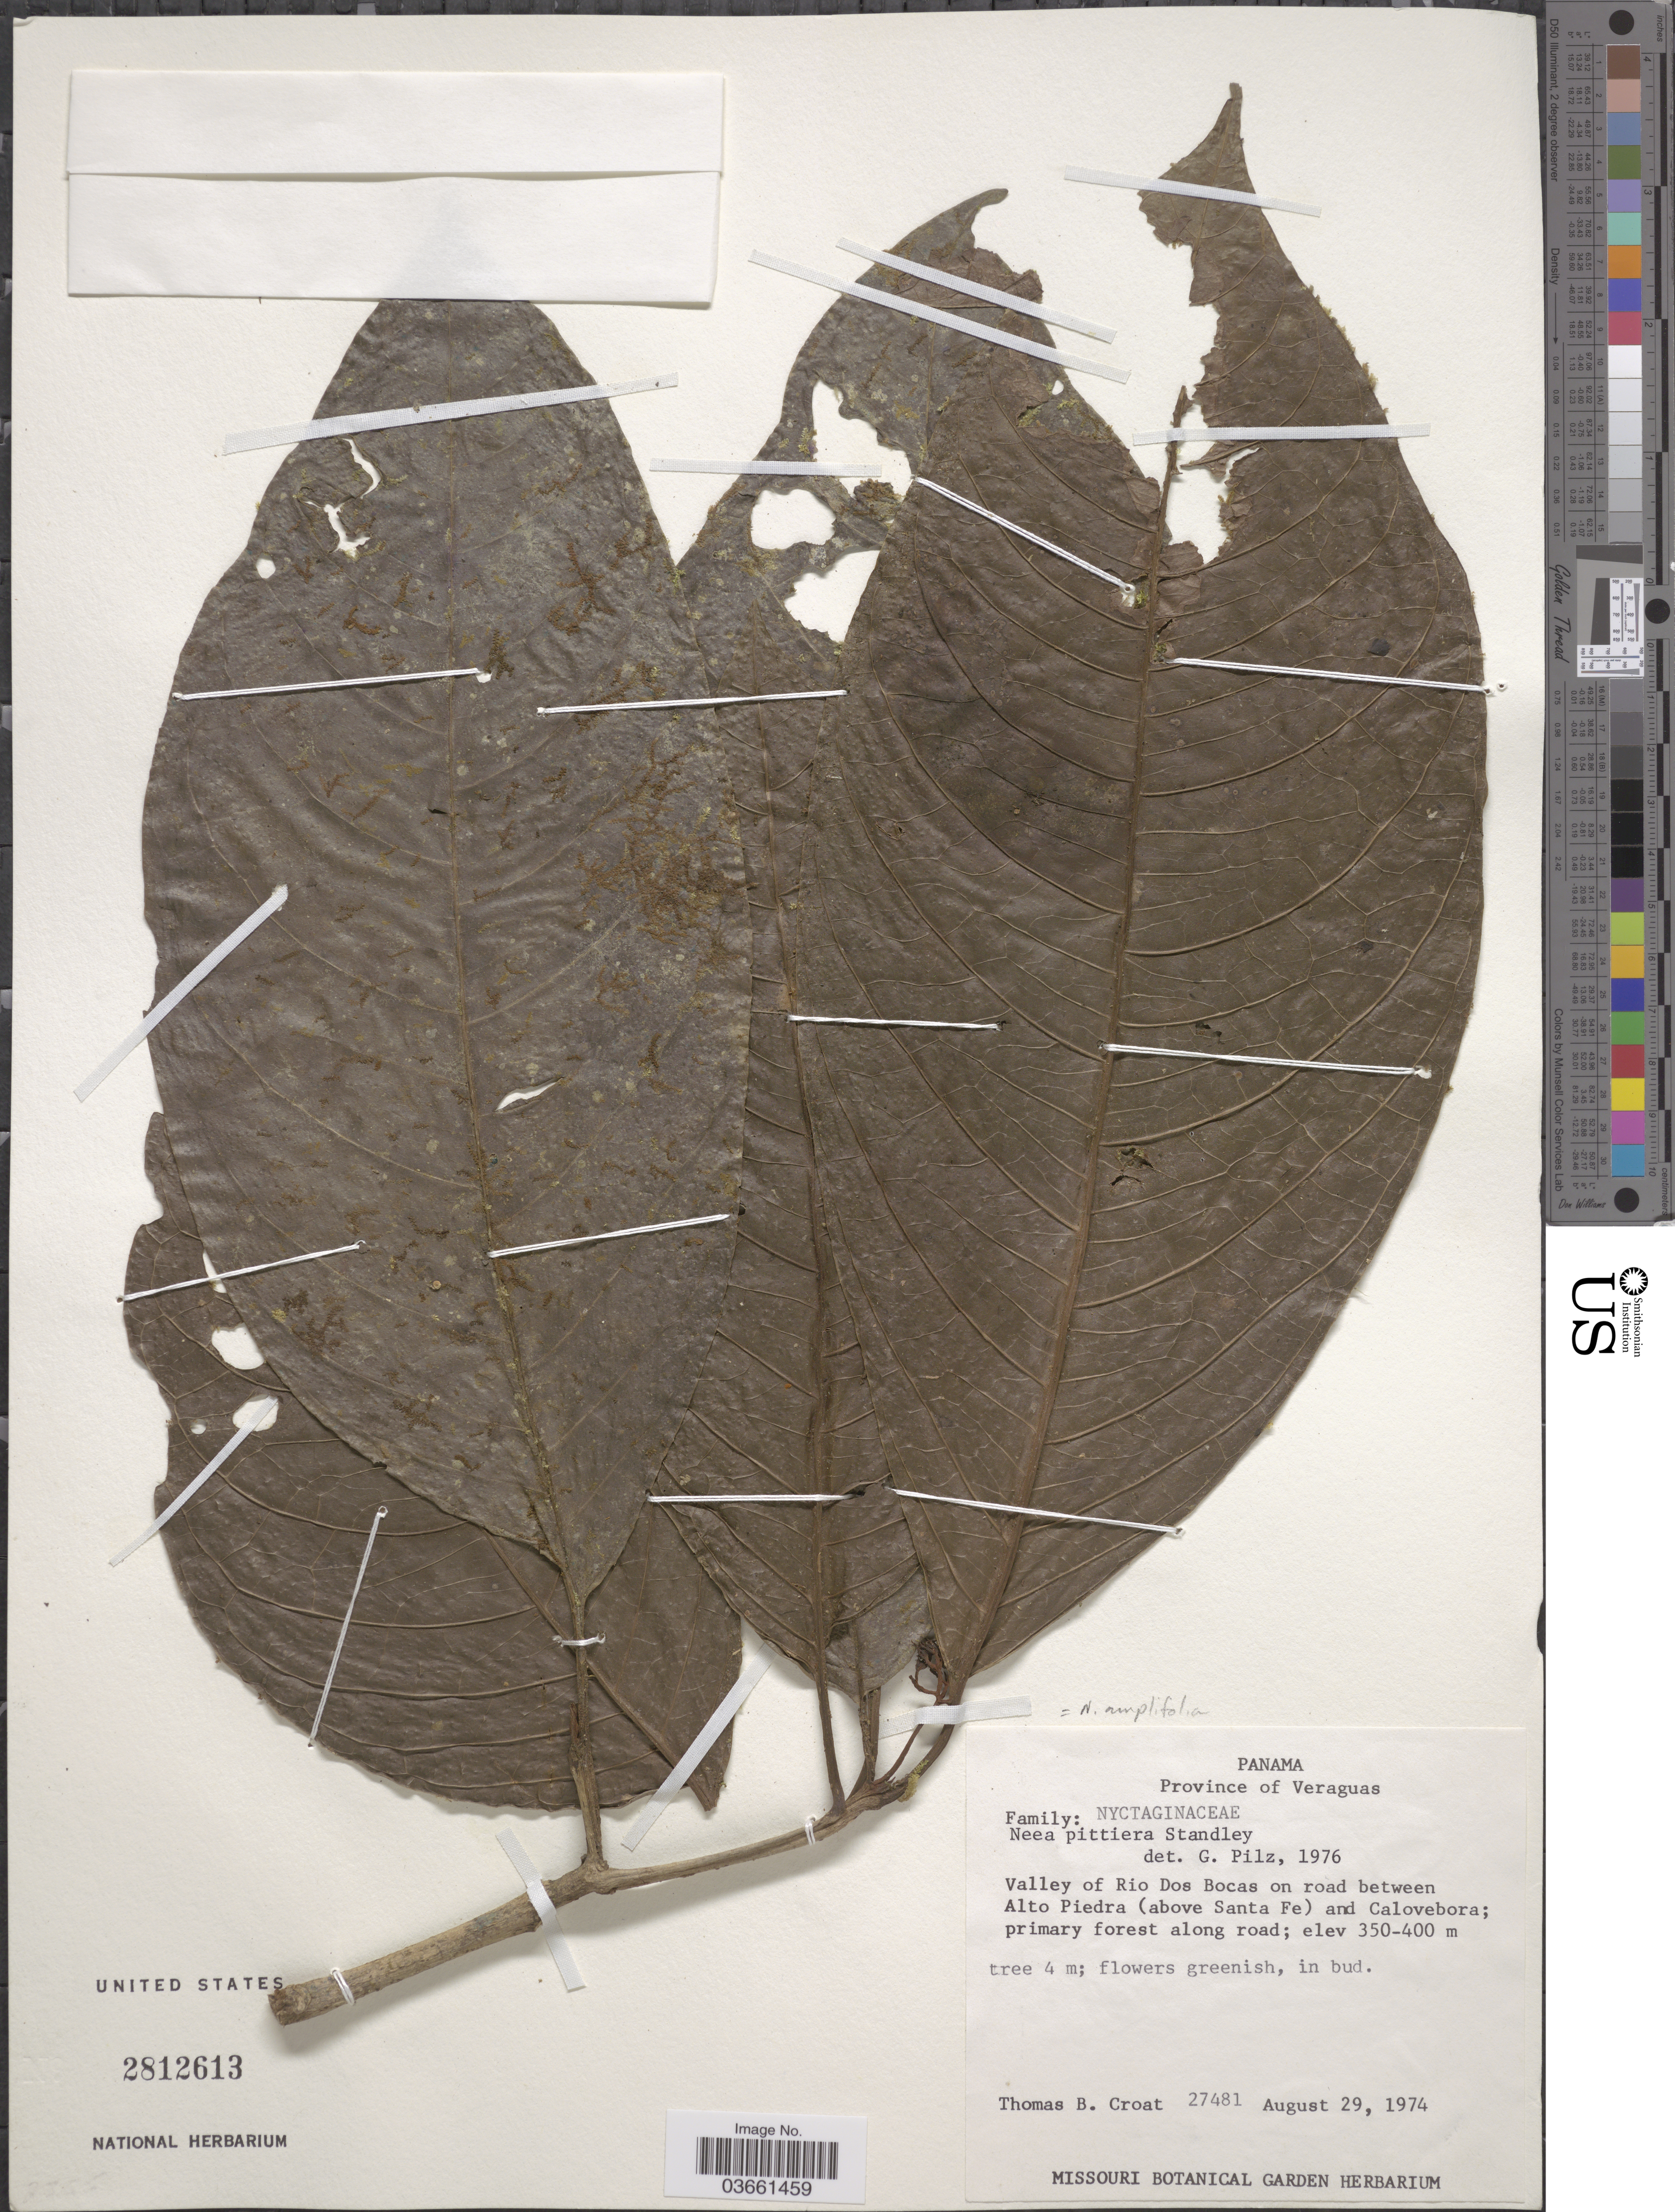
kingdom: Plantae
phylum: Tracheophyta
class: Magnoliopsida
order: Caryophyllales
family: Nyctaginaceae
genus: Neea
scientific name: Neea amplifolia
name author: Donn. Sm.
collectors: T. B. Croat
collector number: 27481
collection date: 1974-08-29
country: Panama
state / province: Veraguas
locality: Valley of Rio Dos Bocas on road between Alto Piedra (above Santa Fe) and Calovebora.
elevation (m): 350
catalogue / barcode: US 2812613